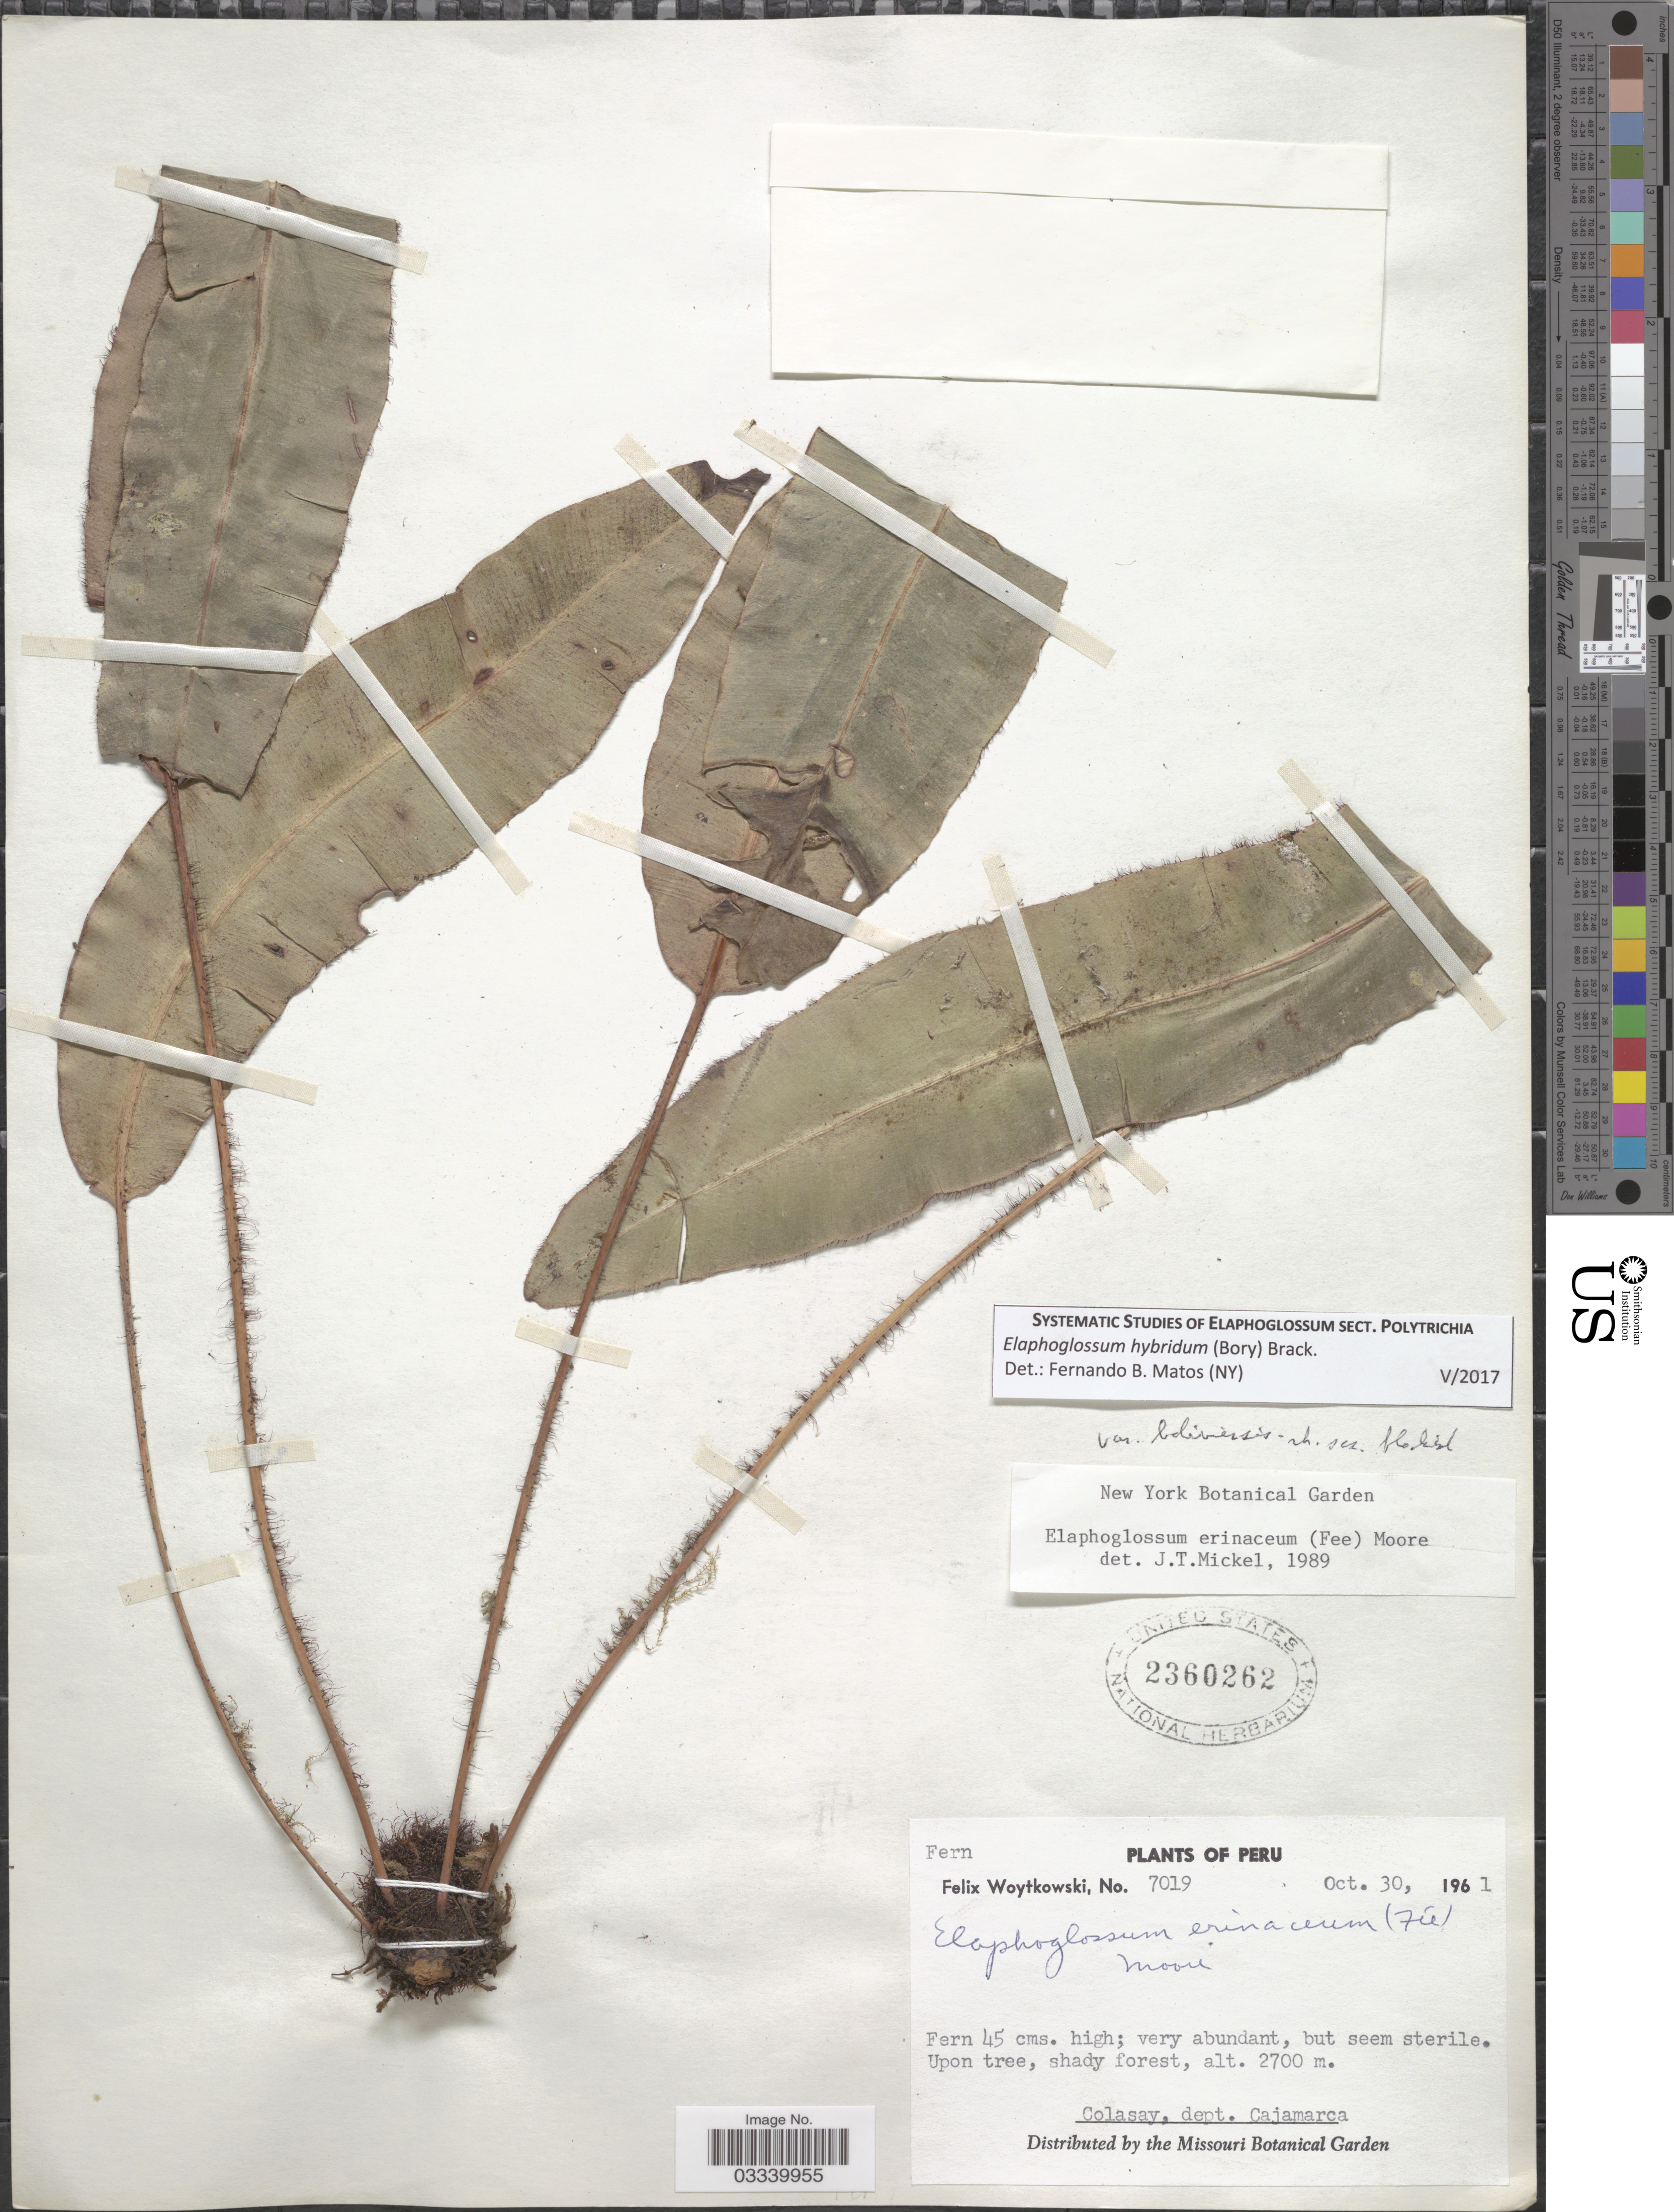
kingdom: Plantae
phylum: Tracheophyta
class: Polypodiopsida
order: Polypodiales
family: Dryopteridaceae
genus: Elaphoglossum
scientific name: Elaphoglossum hybridum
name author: (Bory) T. Moore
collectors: F. Woytkowski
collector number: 7019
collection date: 1961-10-30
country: Peru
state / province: Cajamarca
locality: Colasay, dept. Cajamarca.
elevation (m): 2700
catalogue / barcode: US 2360262